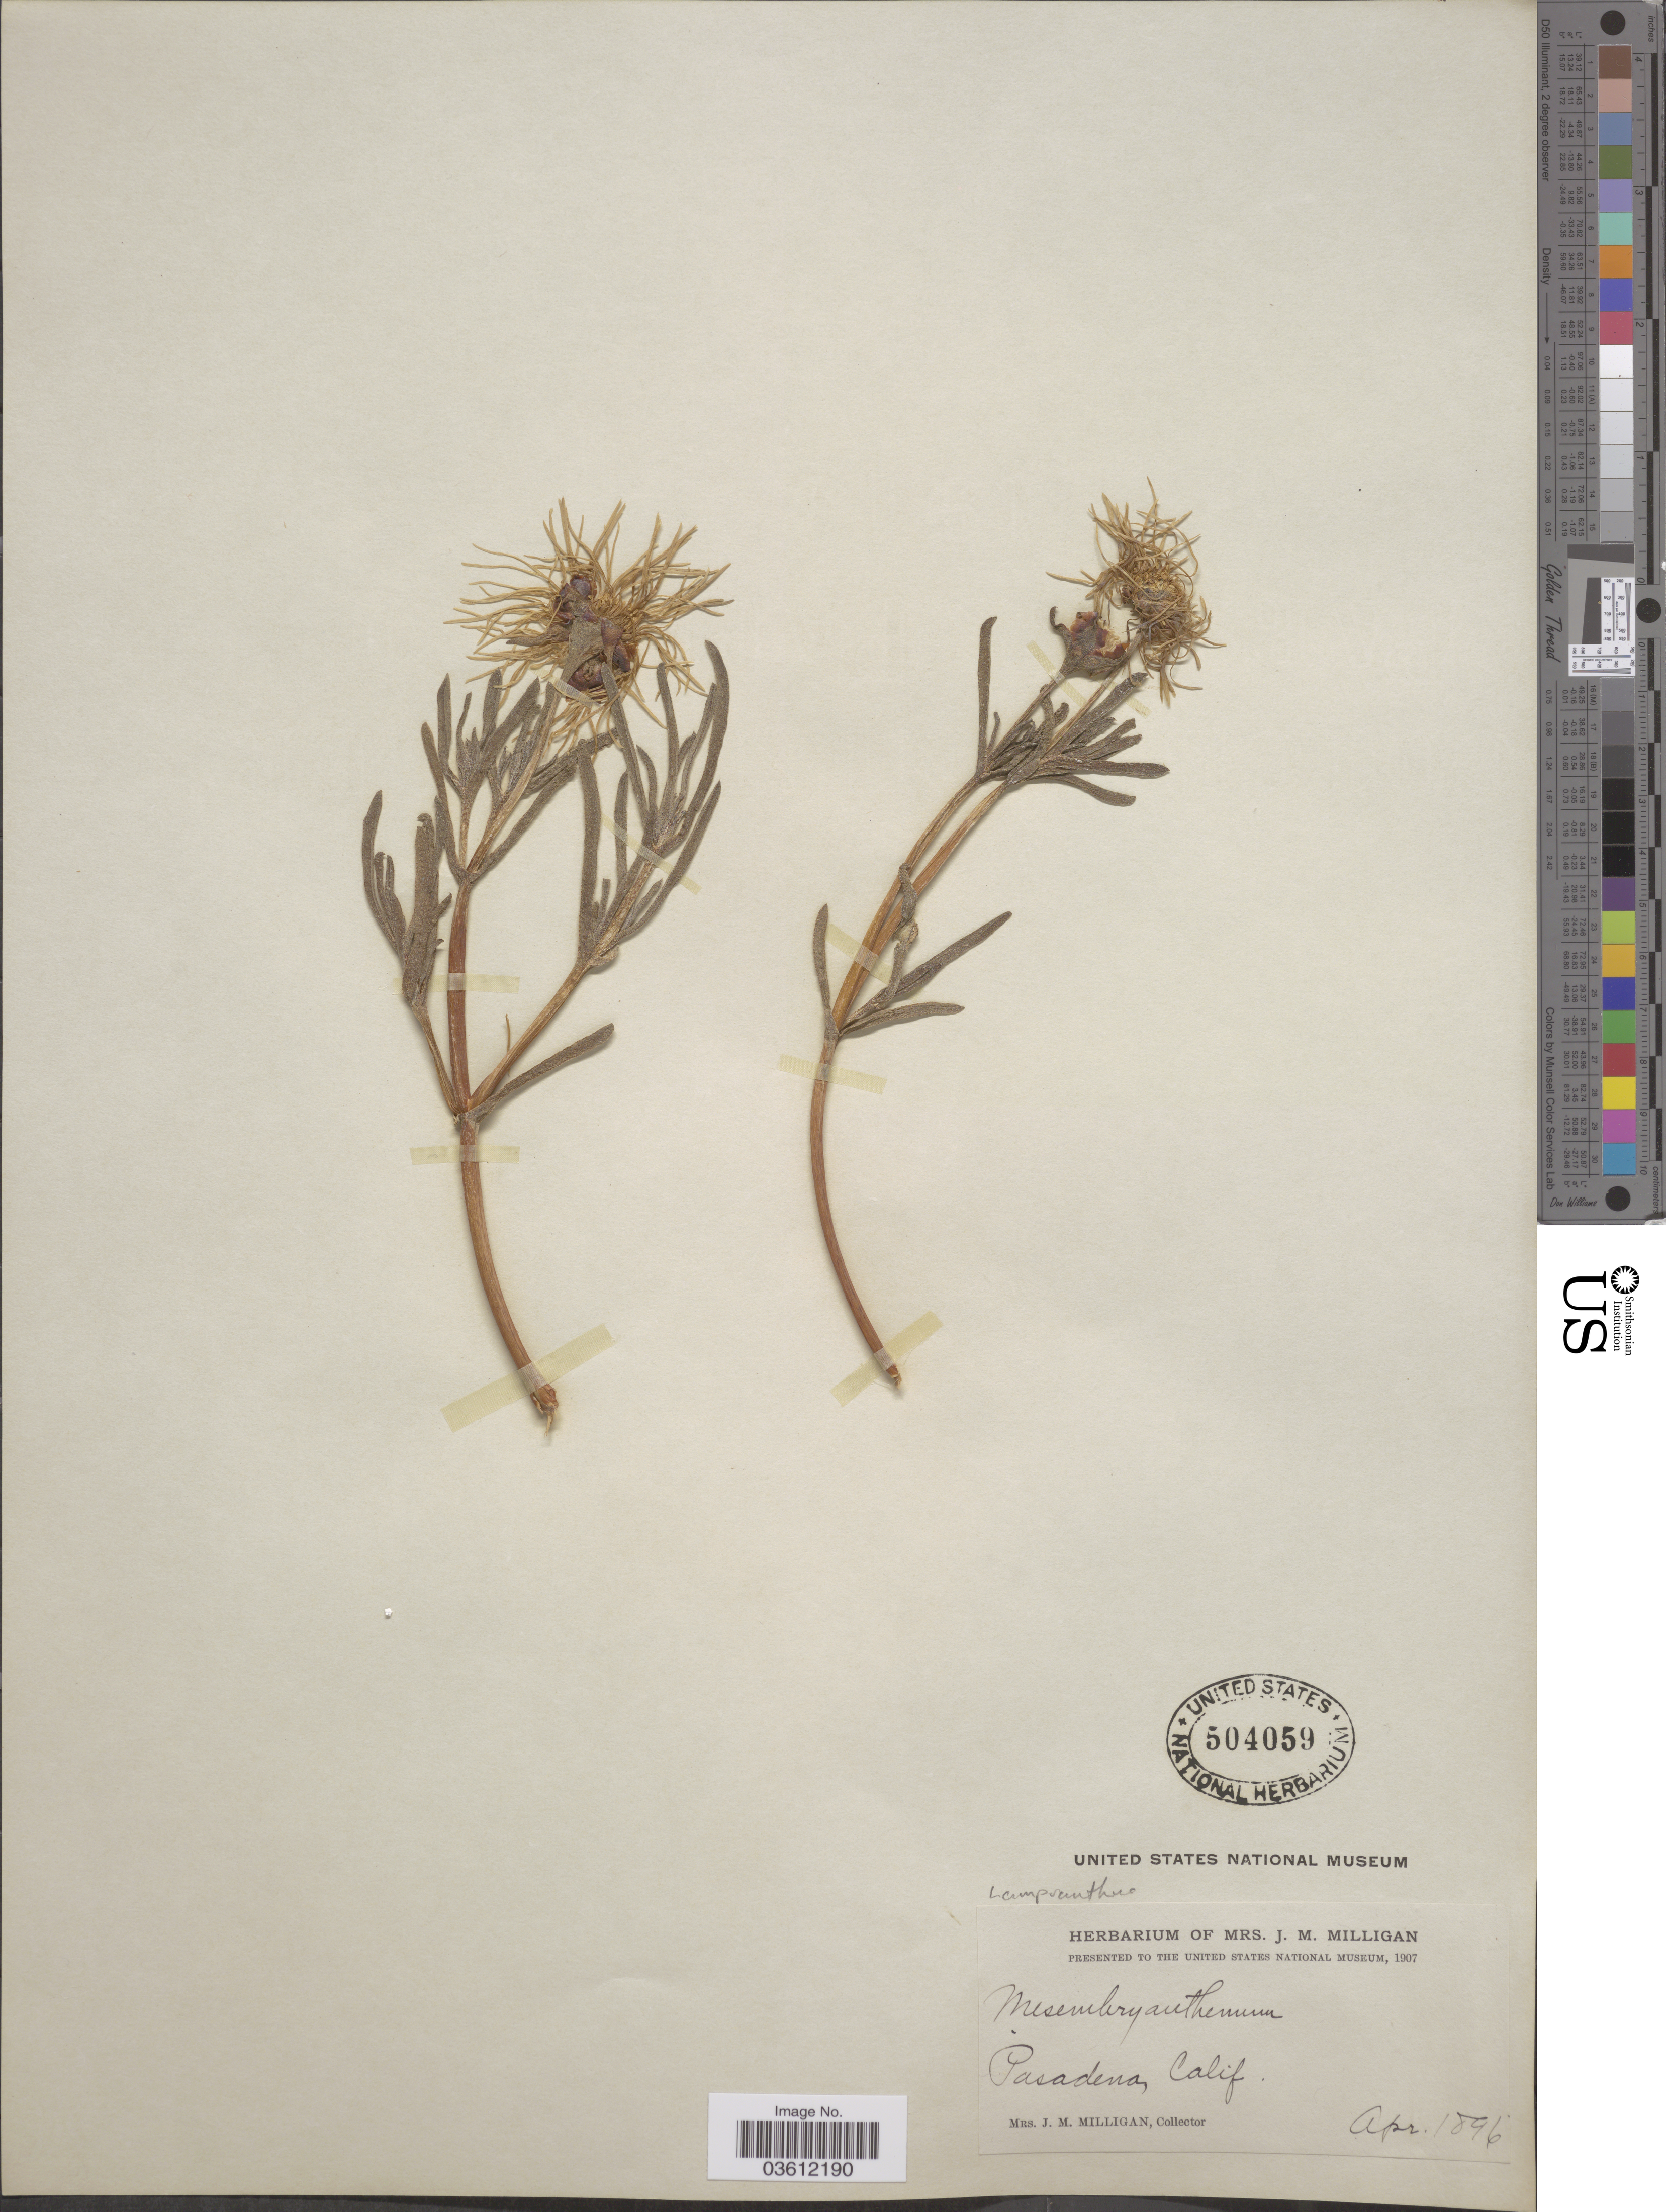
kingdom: Plantae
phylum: Tracheophyta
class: Magnoliopsida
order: Caryophyllales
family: Aizoaceae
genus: Mesembryanthemum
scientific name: Mesembryanthemum sp.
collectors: J. Milligan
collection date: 1896-04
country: United States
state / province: California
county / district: Los Angeles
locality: Pasadena.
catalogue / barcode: US 504059